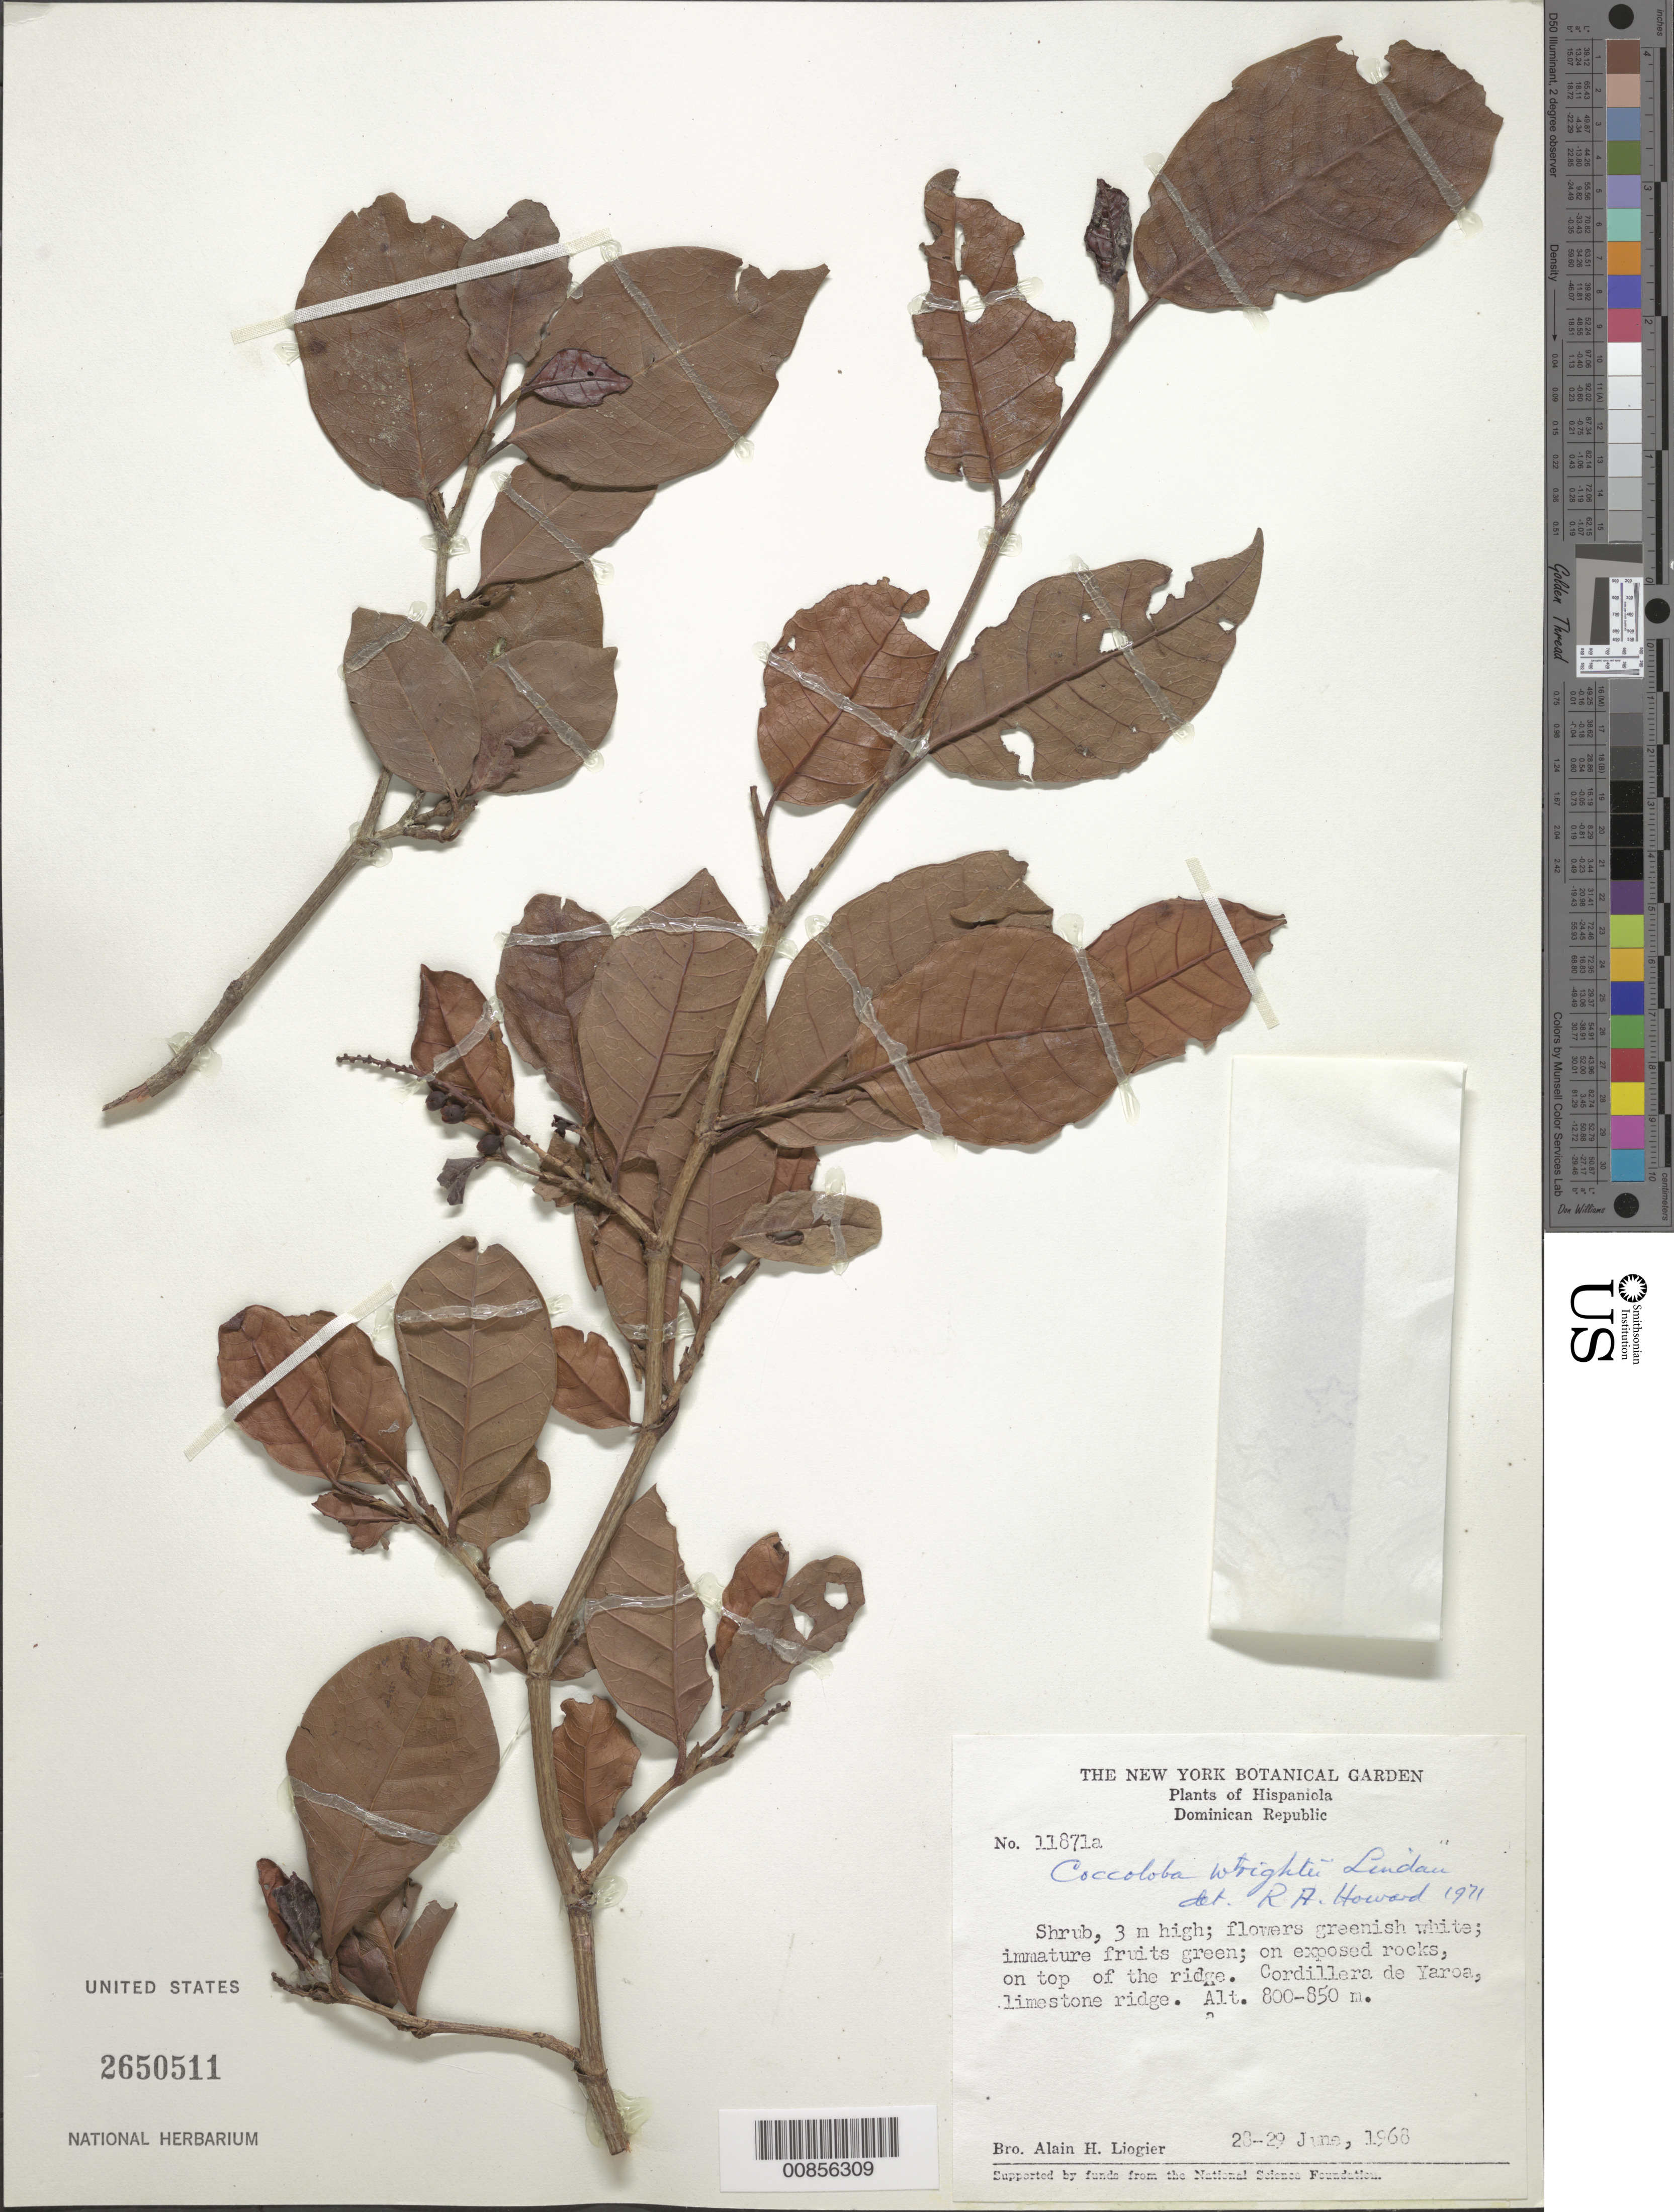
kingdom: Plantae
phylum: Tracheophyta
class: Magnoliopsida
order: Caryophyllales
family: Polygonaceae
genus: Coccoloba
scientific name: Coccoloba wrightii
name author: Lindau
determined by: Howard, R. A.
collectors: A. H. Liogier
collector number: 11871a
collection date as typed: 28 Jun 1968 to 29 Jun 1968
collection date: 1968-06-28/1968-06-29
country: Dominican Republic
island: Hispaniola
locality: Cordillera de Yaroa. Limestone ridge.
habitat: On exposed rocks, on top of the ridge.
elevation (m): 800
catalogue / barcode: US 2650511